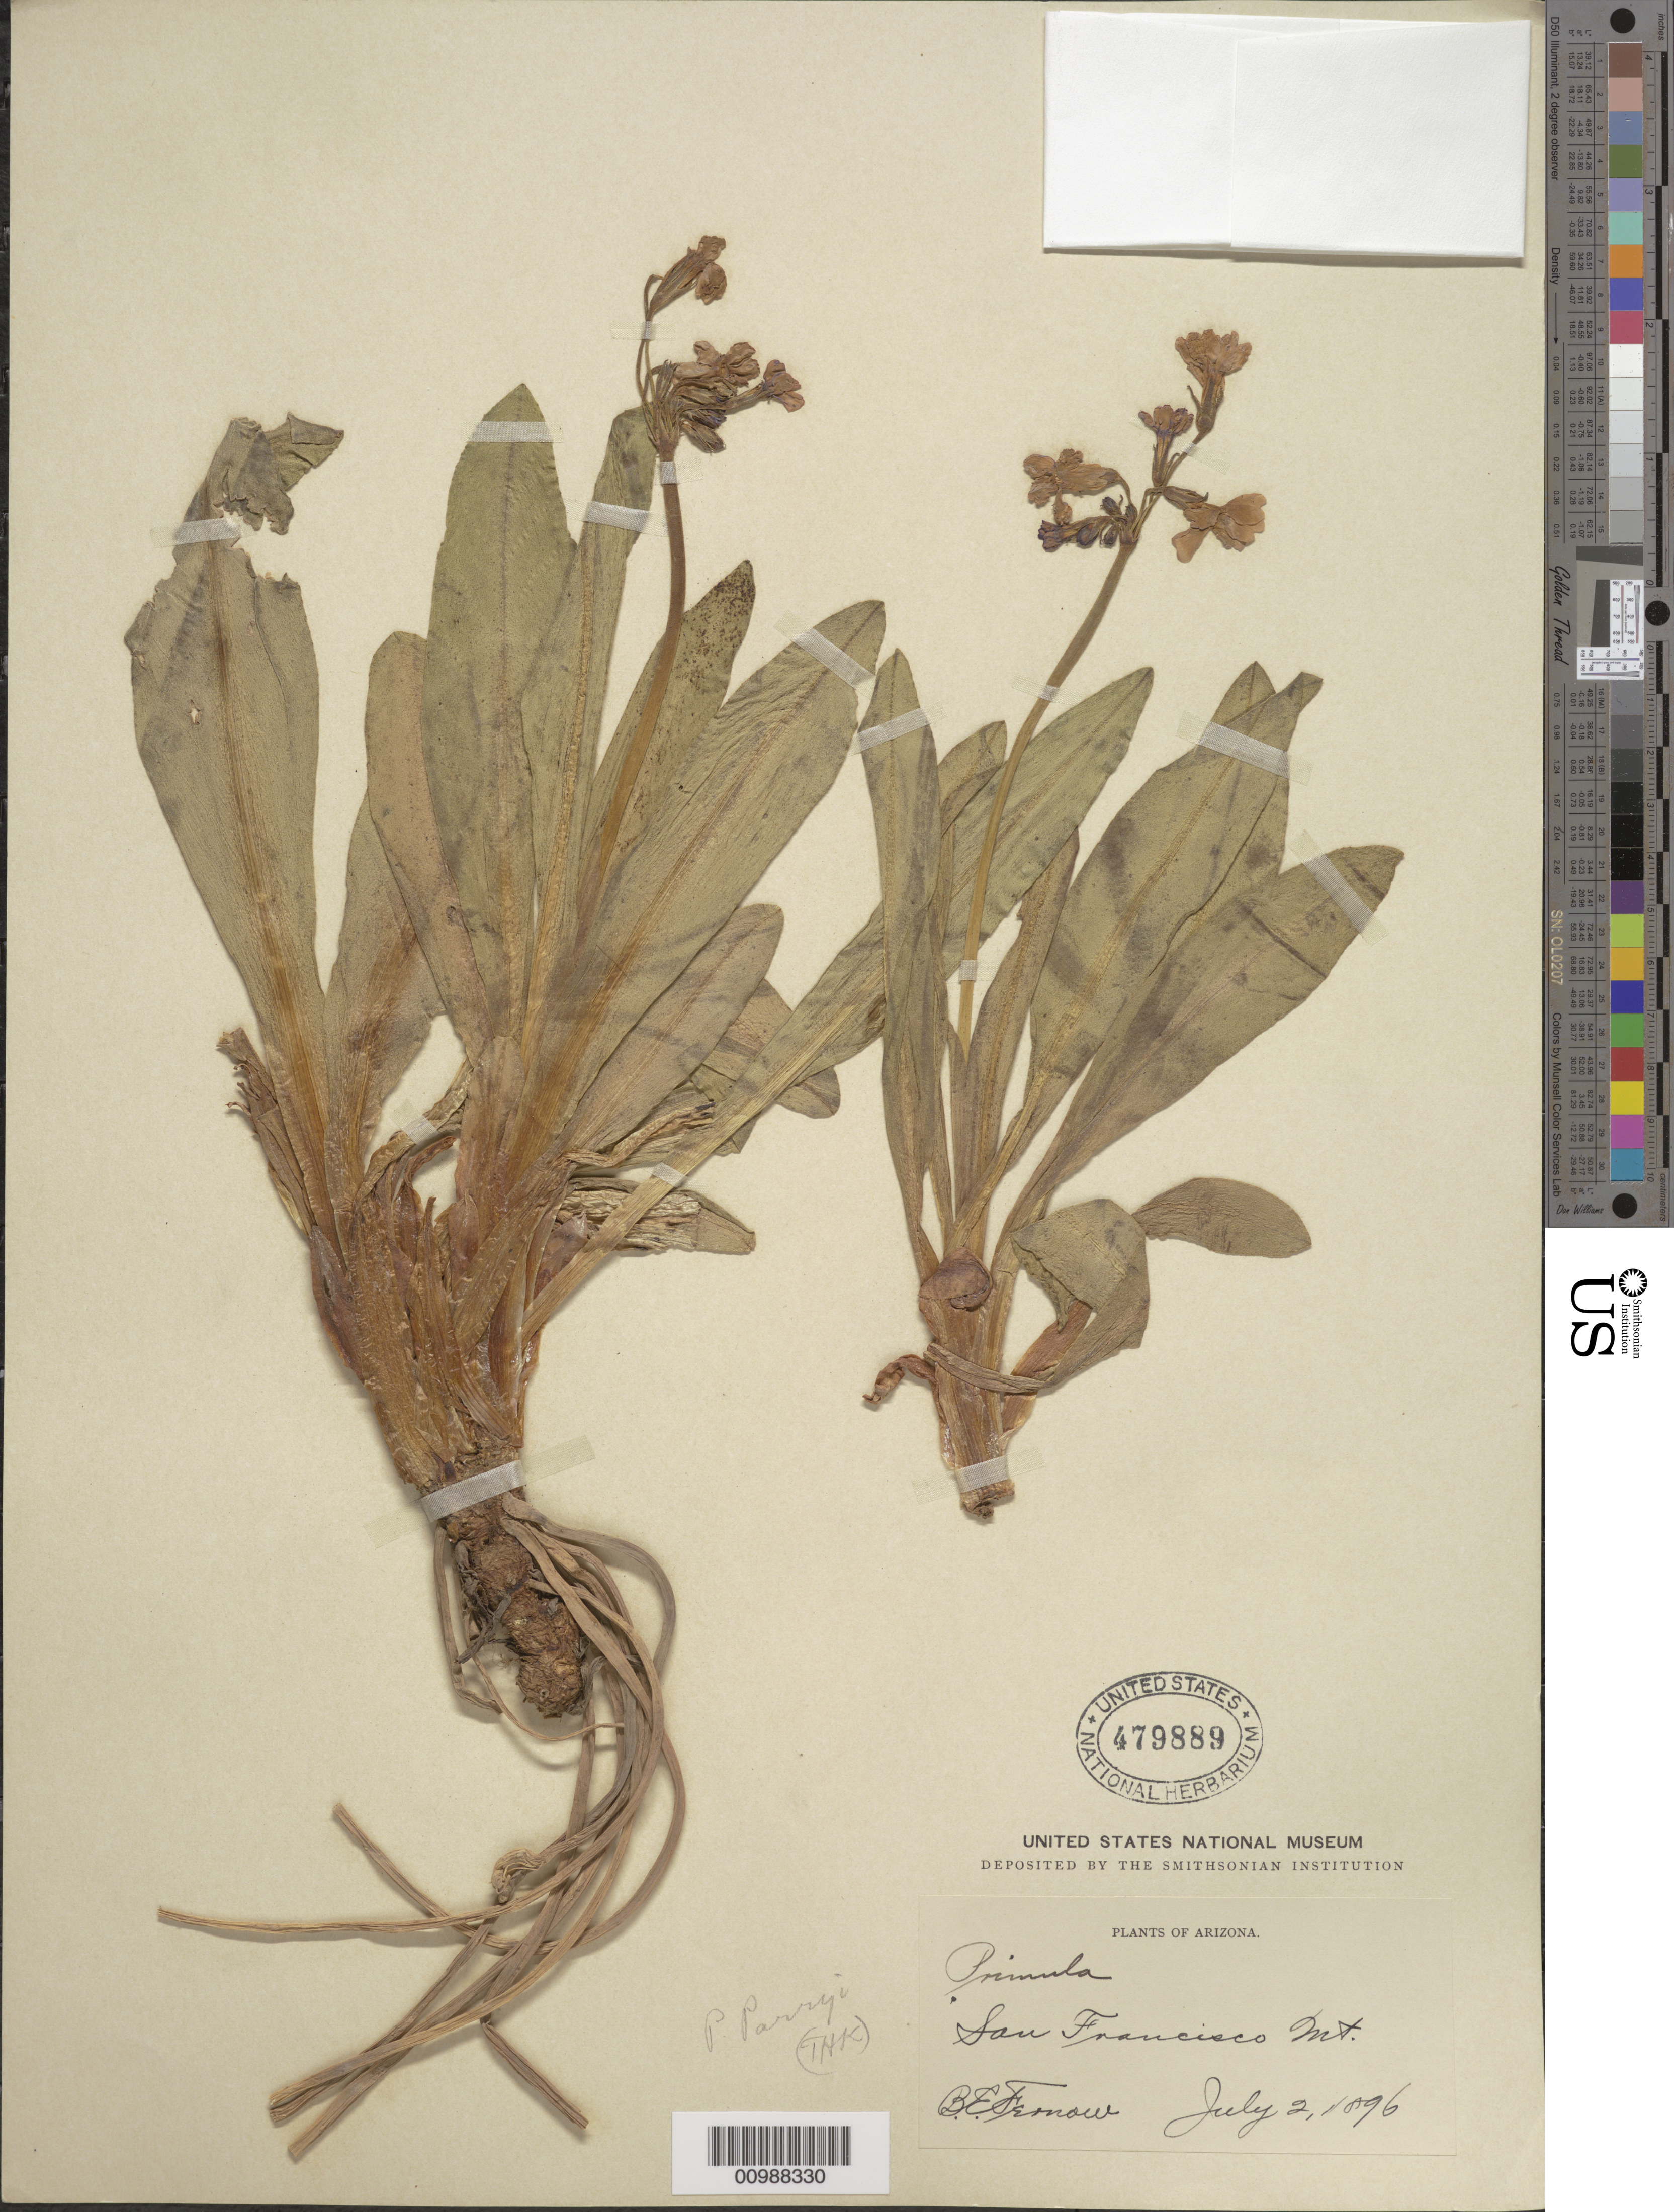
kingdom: Plantae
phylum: Tracheophyta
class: Magnoliopsida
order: Ericales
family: Primulaceae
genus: Primula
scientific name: Primula parryi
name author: A. Gray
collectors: B. E. Feruow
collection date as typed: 20 Jul 1896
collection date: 1896-07-20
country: United States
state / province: Arizona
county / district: Greenlee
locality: San Francisco Mountains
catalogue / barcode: US 479889